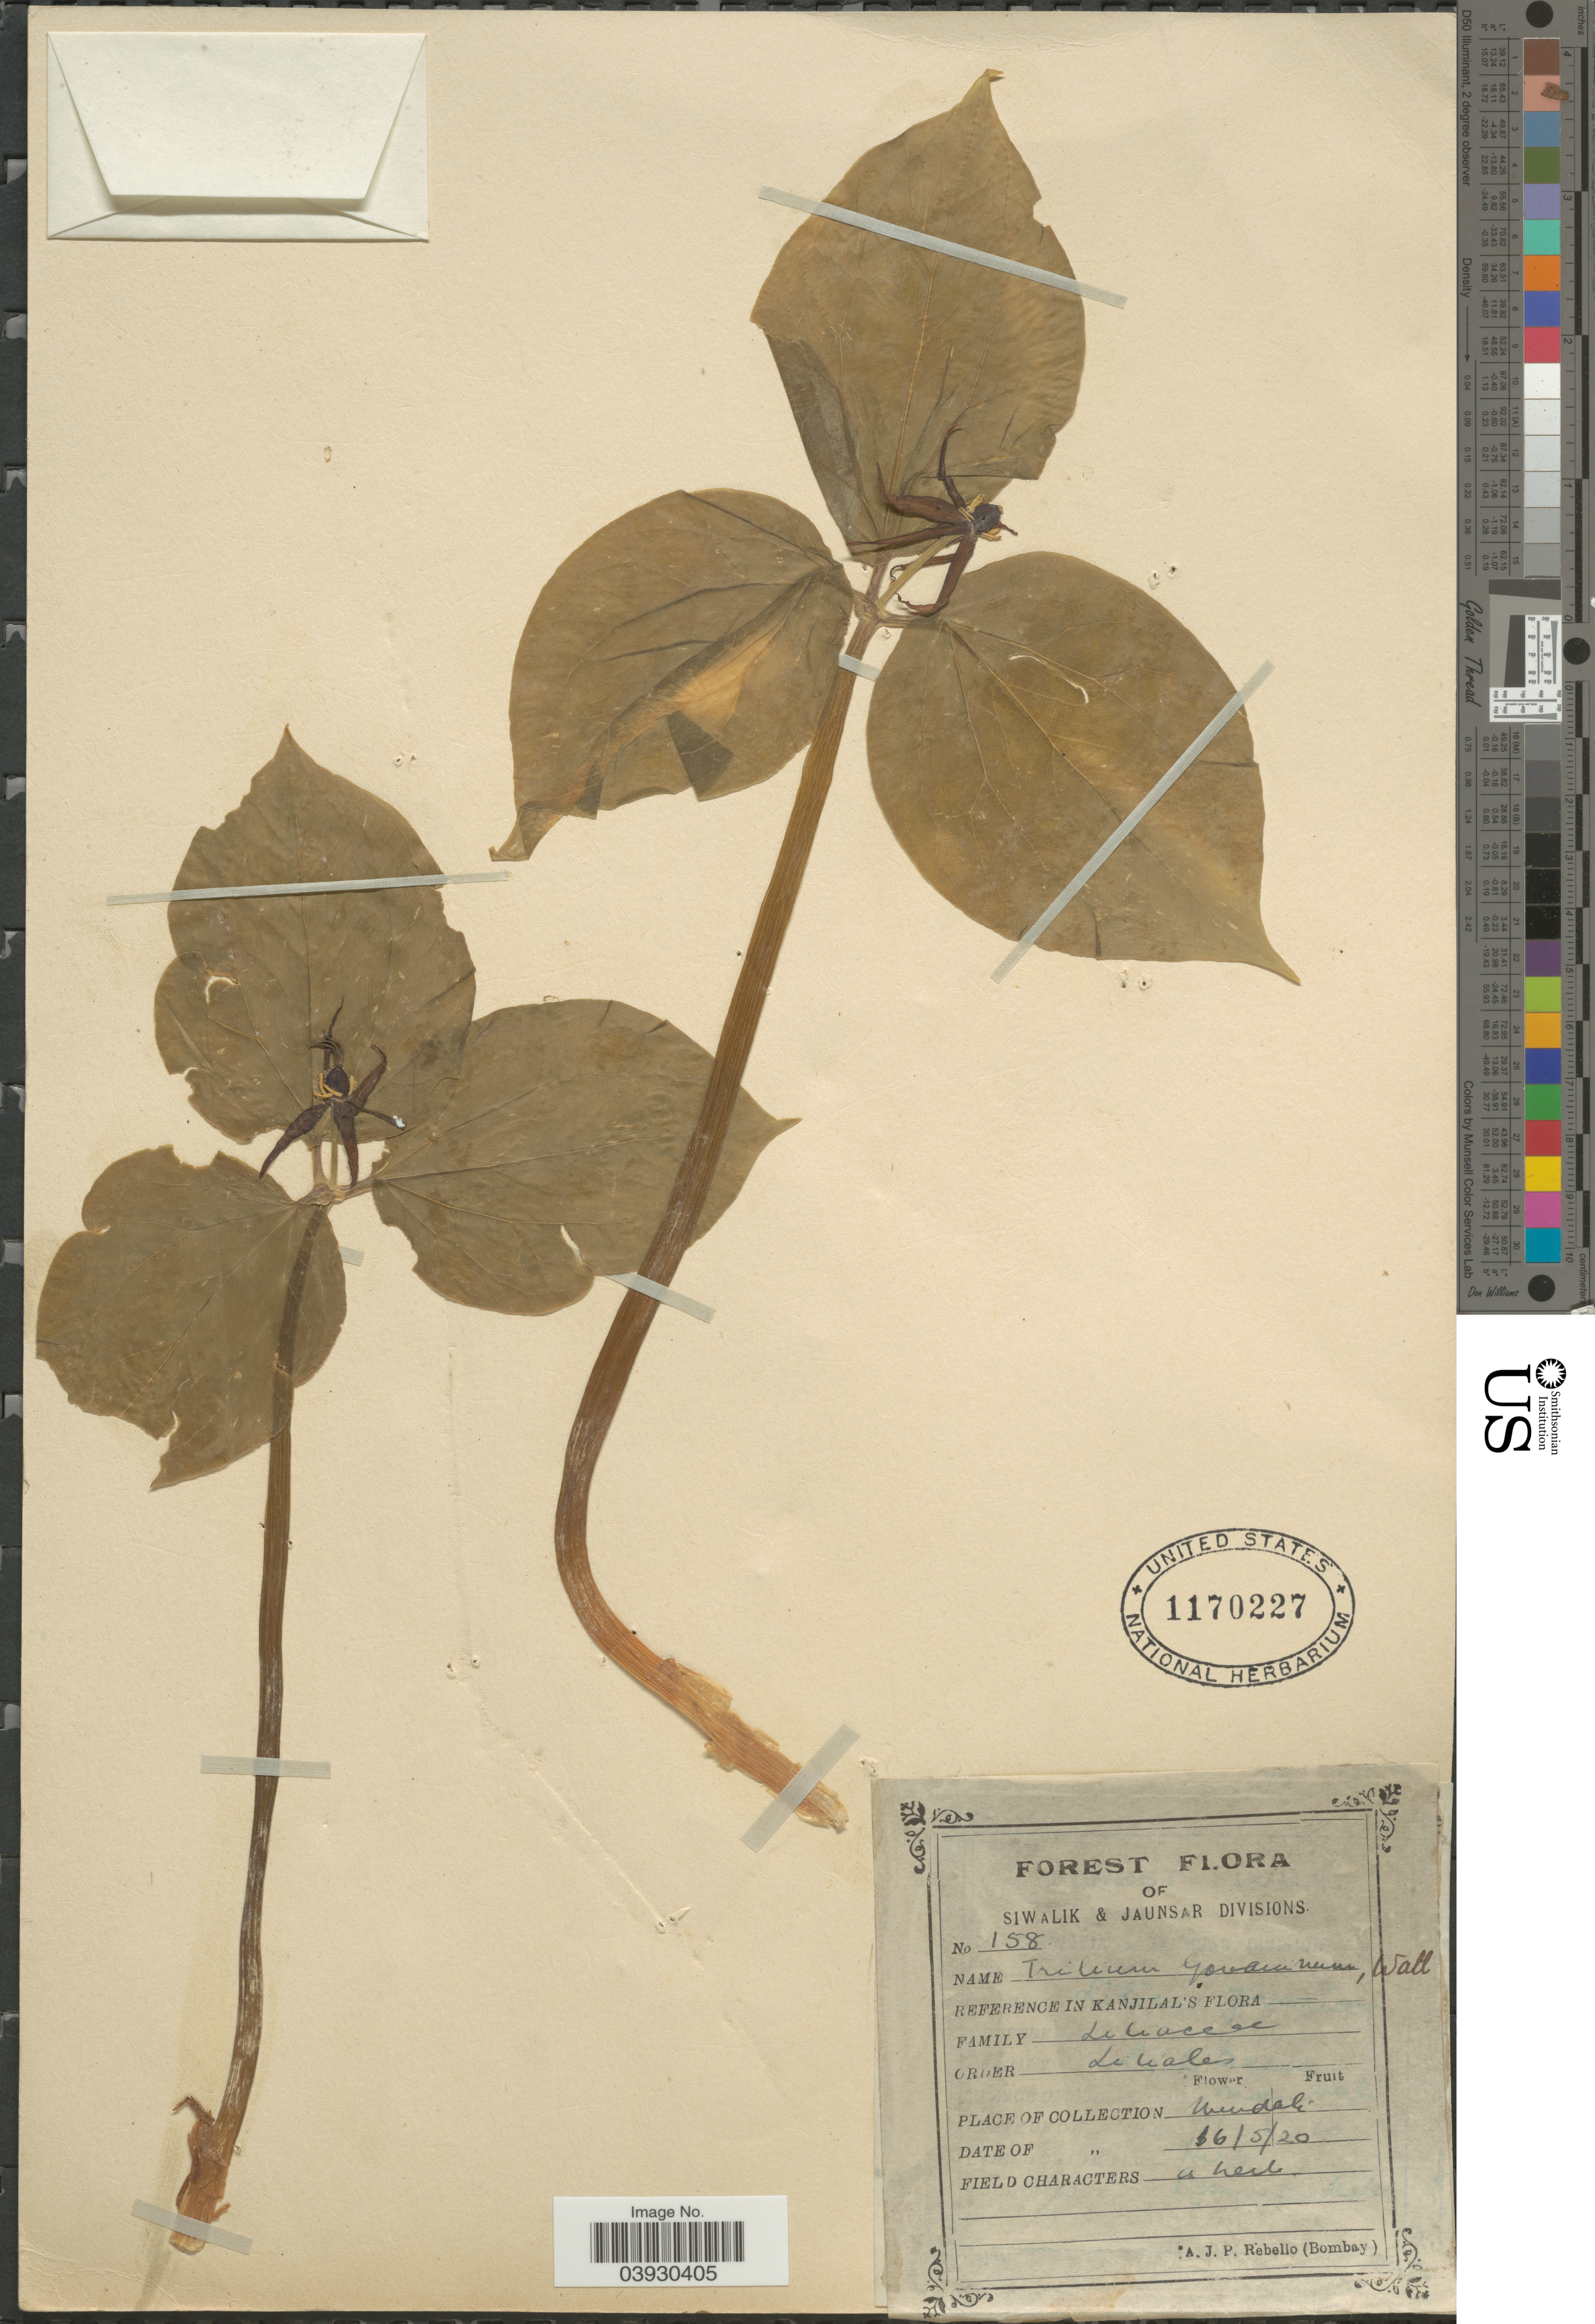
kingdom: Plantae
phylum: Tracheophyta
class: Liliopsida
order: Liliales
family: Melanthiaceae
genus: Trillium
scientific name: Trillium govanianum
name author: Wall. ex D. Don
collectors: A. Rebello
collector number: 158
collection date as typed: Transcribed d/m/y: 16/5/20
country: India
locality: Siwalik & Jaunsar Divisions. Murdali [interpreted].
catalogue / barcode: US 1170227